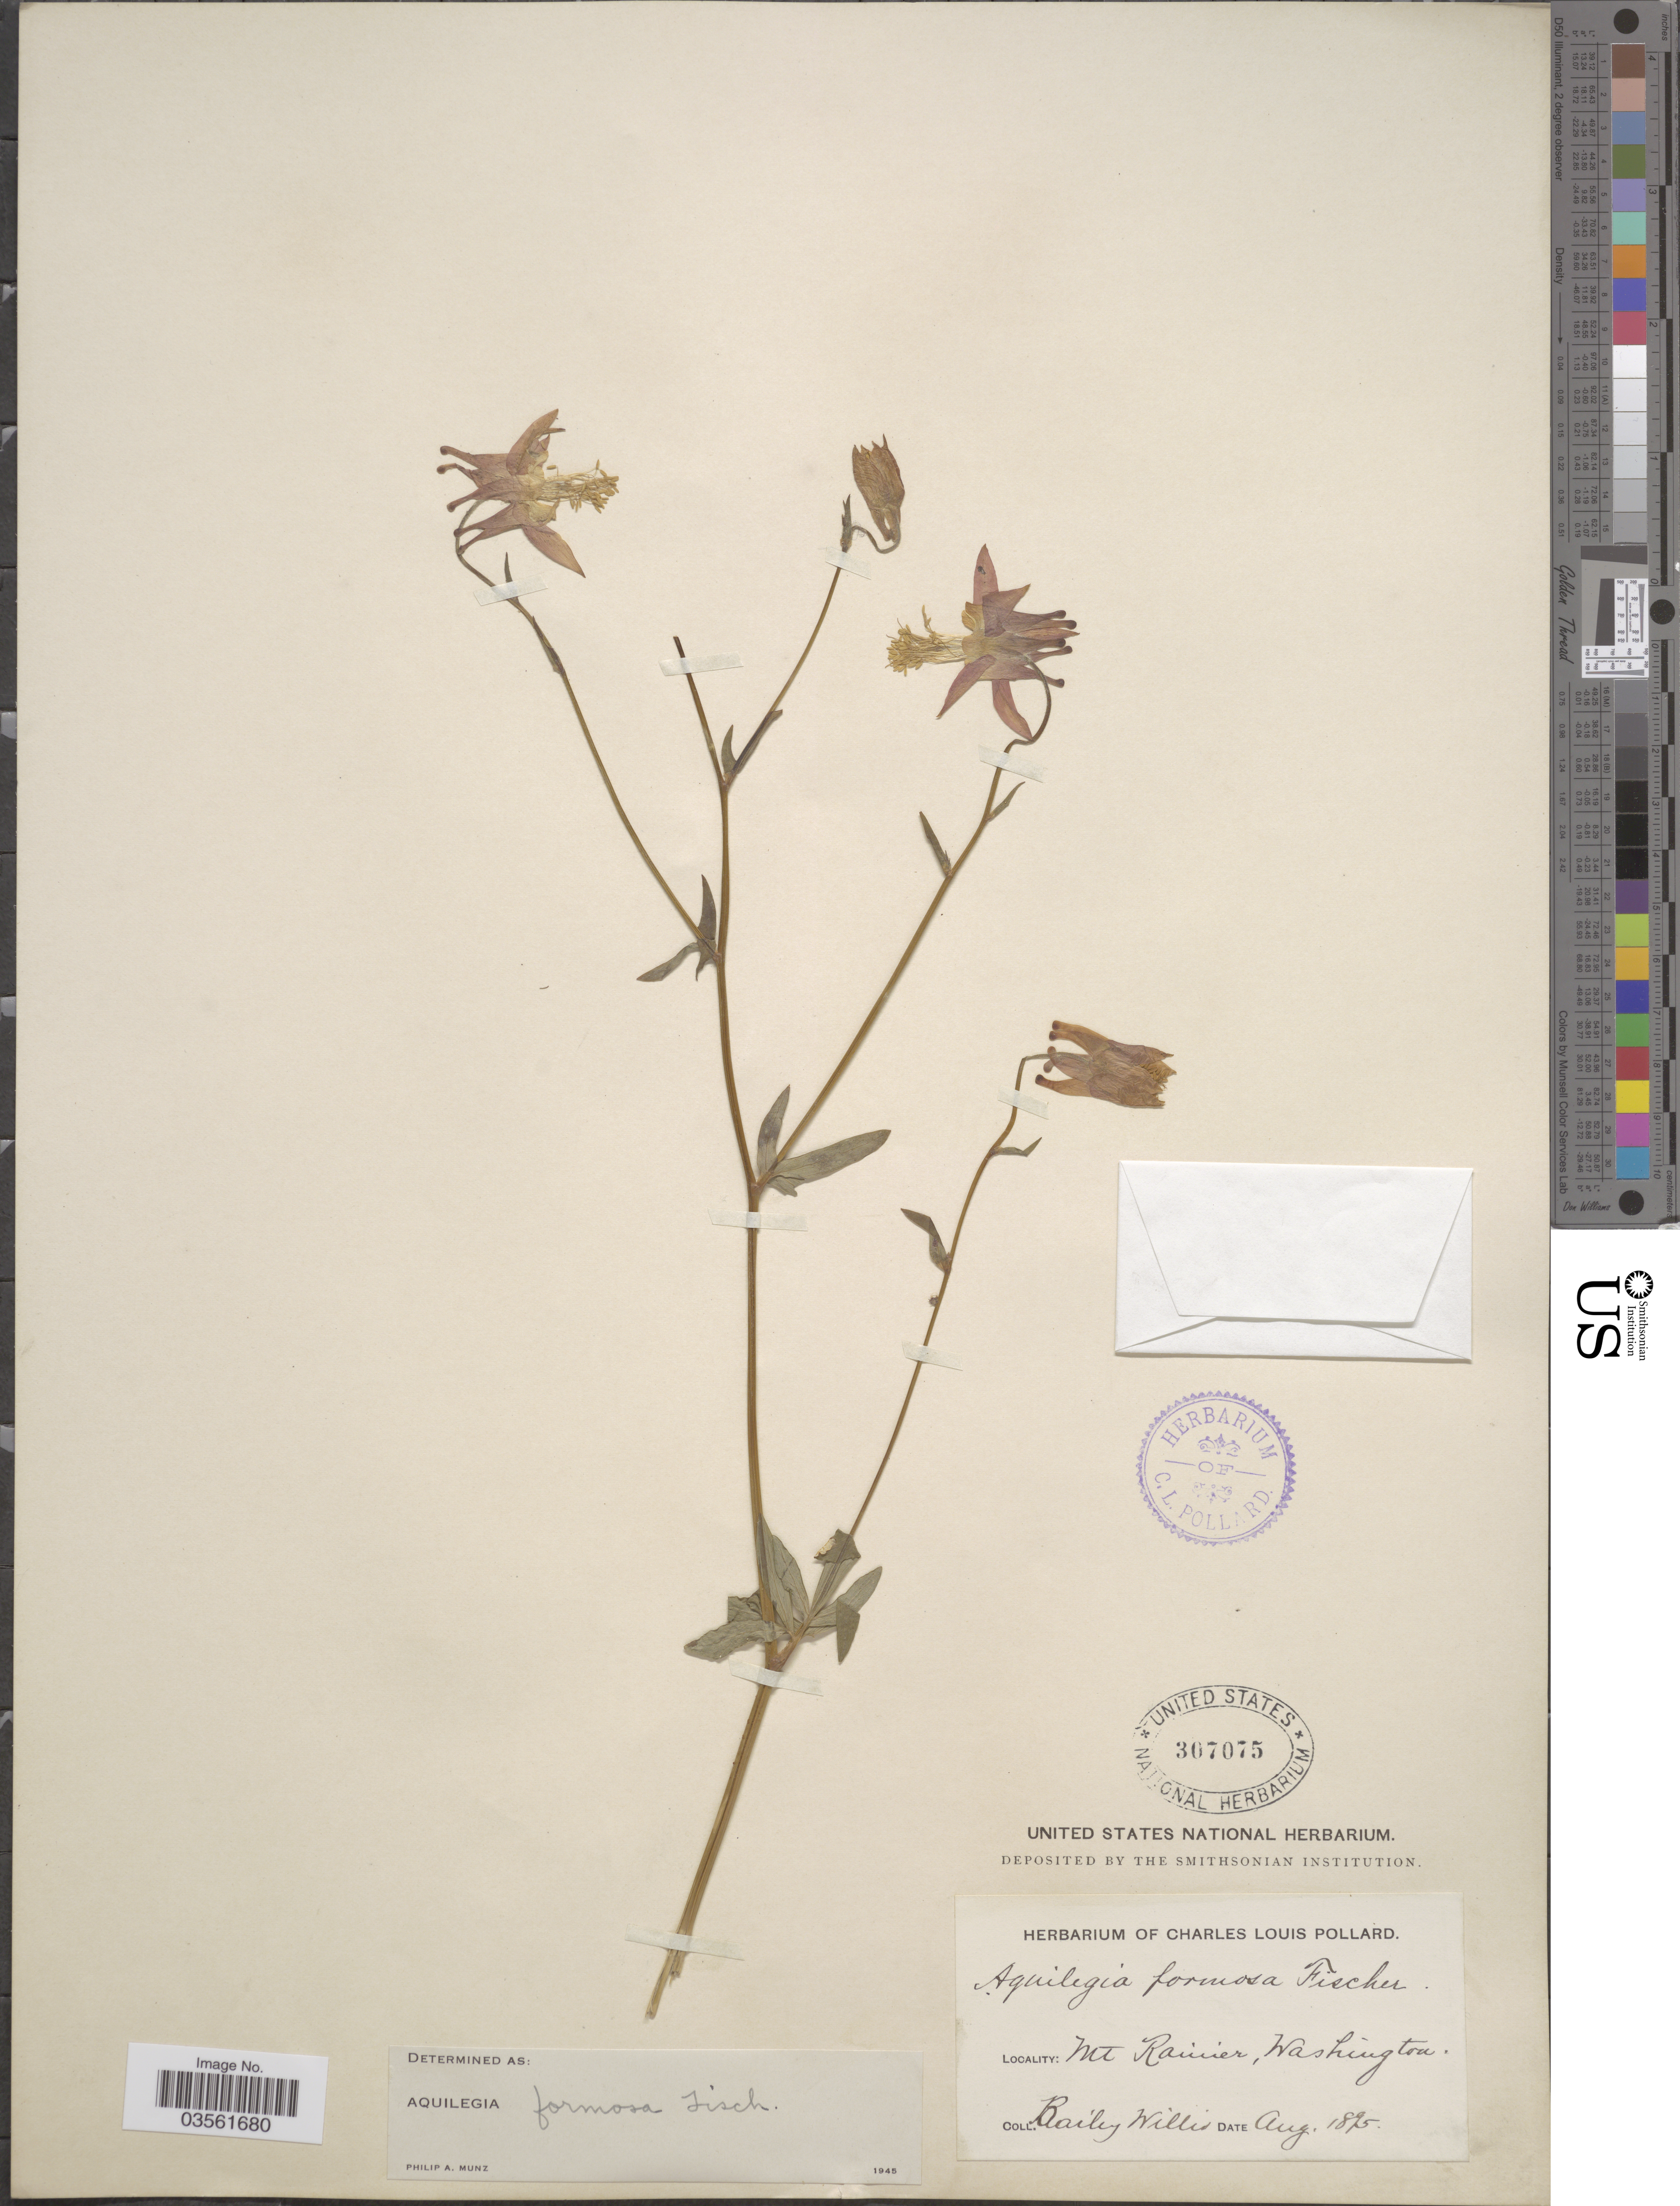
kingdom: Plantae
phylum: Tracheophyta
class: Magnoliopsida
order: Ranunculales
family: Ranunculaceae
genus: Aquilegia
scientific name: Aquilegia formosa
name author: Fisch. ex DC.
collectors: B. Willis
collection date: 1895-08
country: United States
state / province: Washington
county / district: Pierce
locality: Mt Rainier.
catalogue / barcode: US 307075